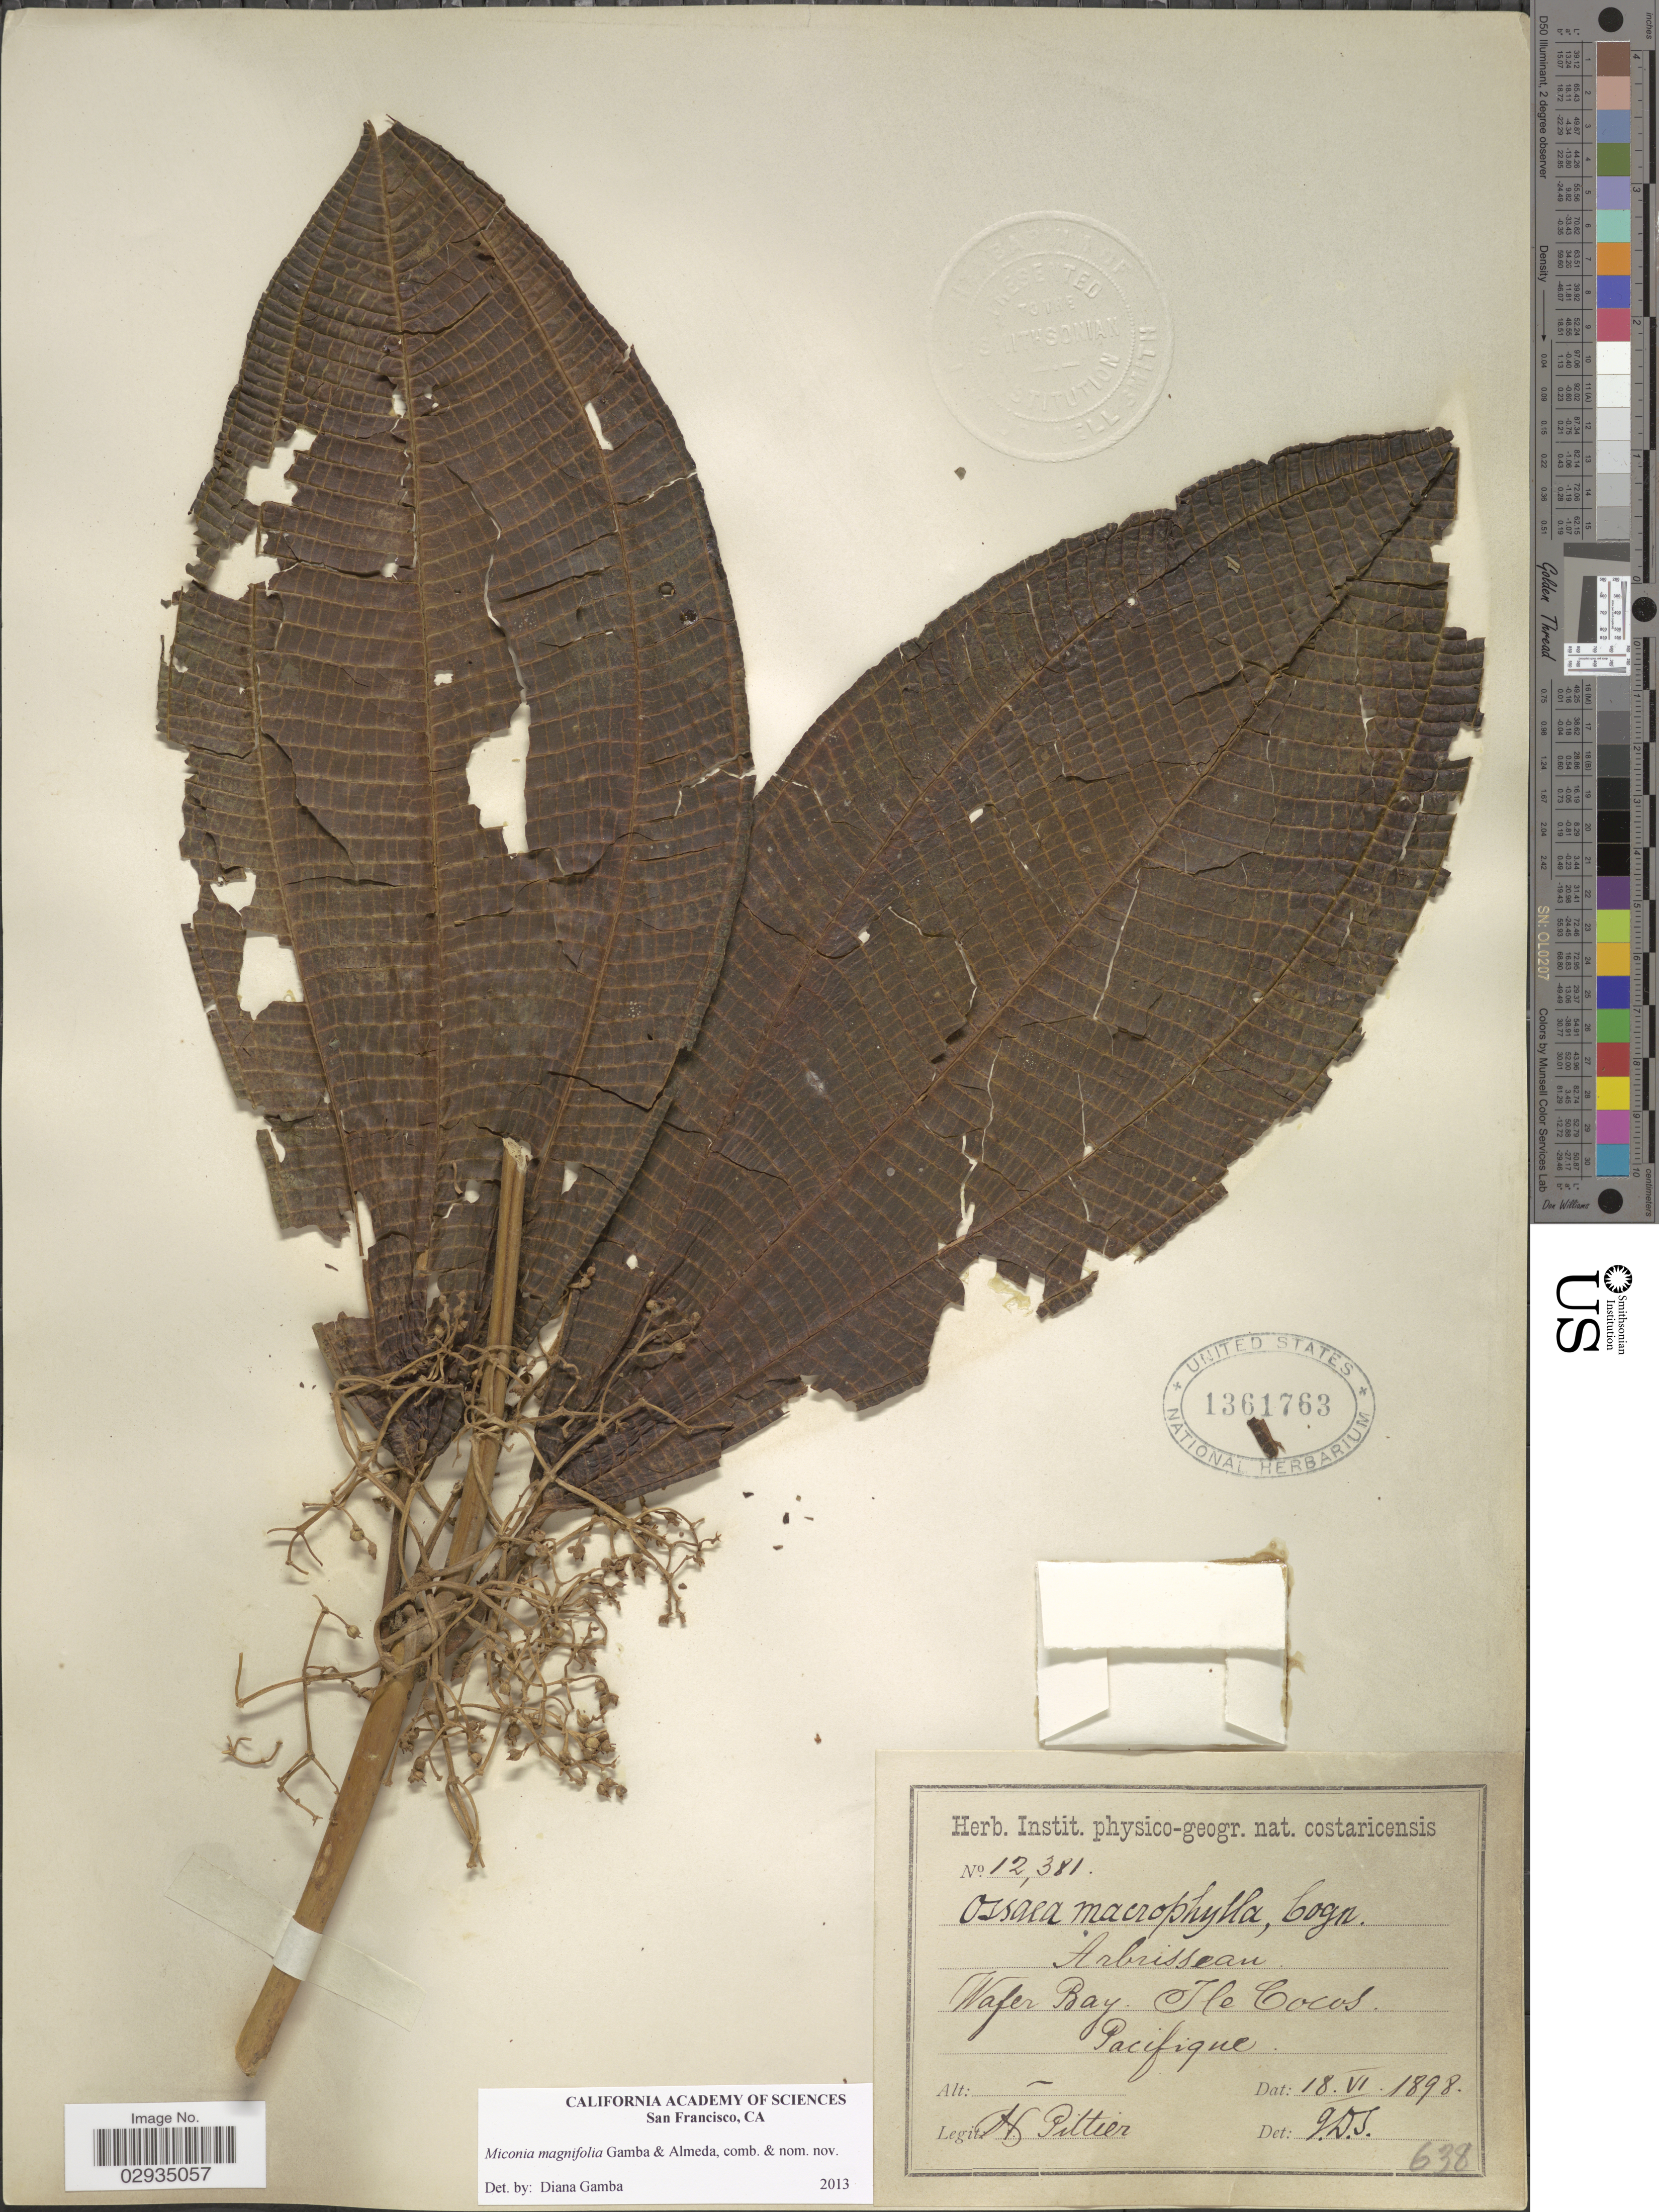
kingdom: Plantae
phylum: Tracheophyta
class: Magnoliopsida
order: Myrtales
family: Melastomataceae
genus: Miconia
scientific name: Miconia magnifolia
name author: Gamba & Almeda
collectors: H. F. Pittier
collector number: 12381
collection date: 1898-06-18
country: Costa Rica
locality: Wafer Bay. Ile Cocos. Pacifique.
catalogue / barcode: US 1361763